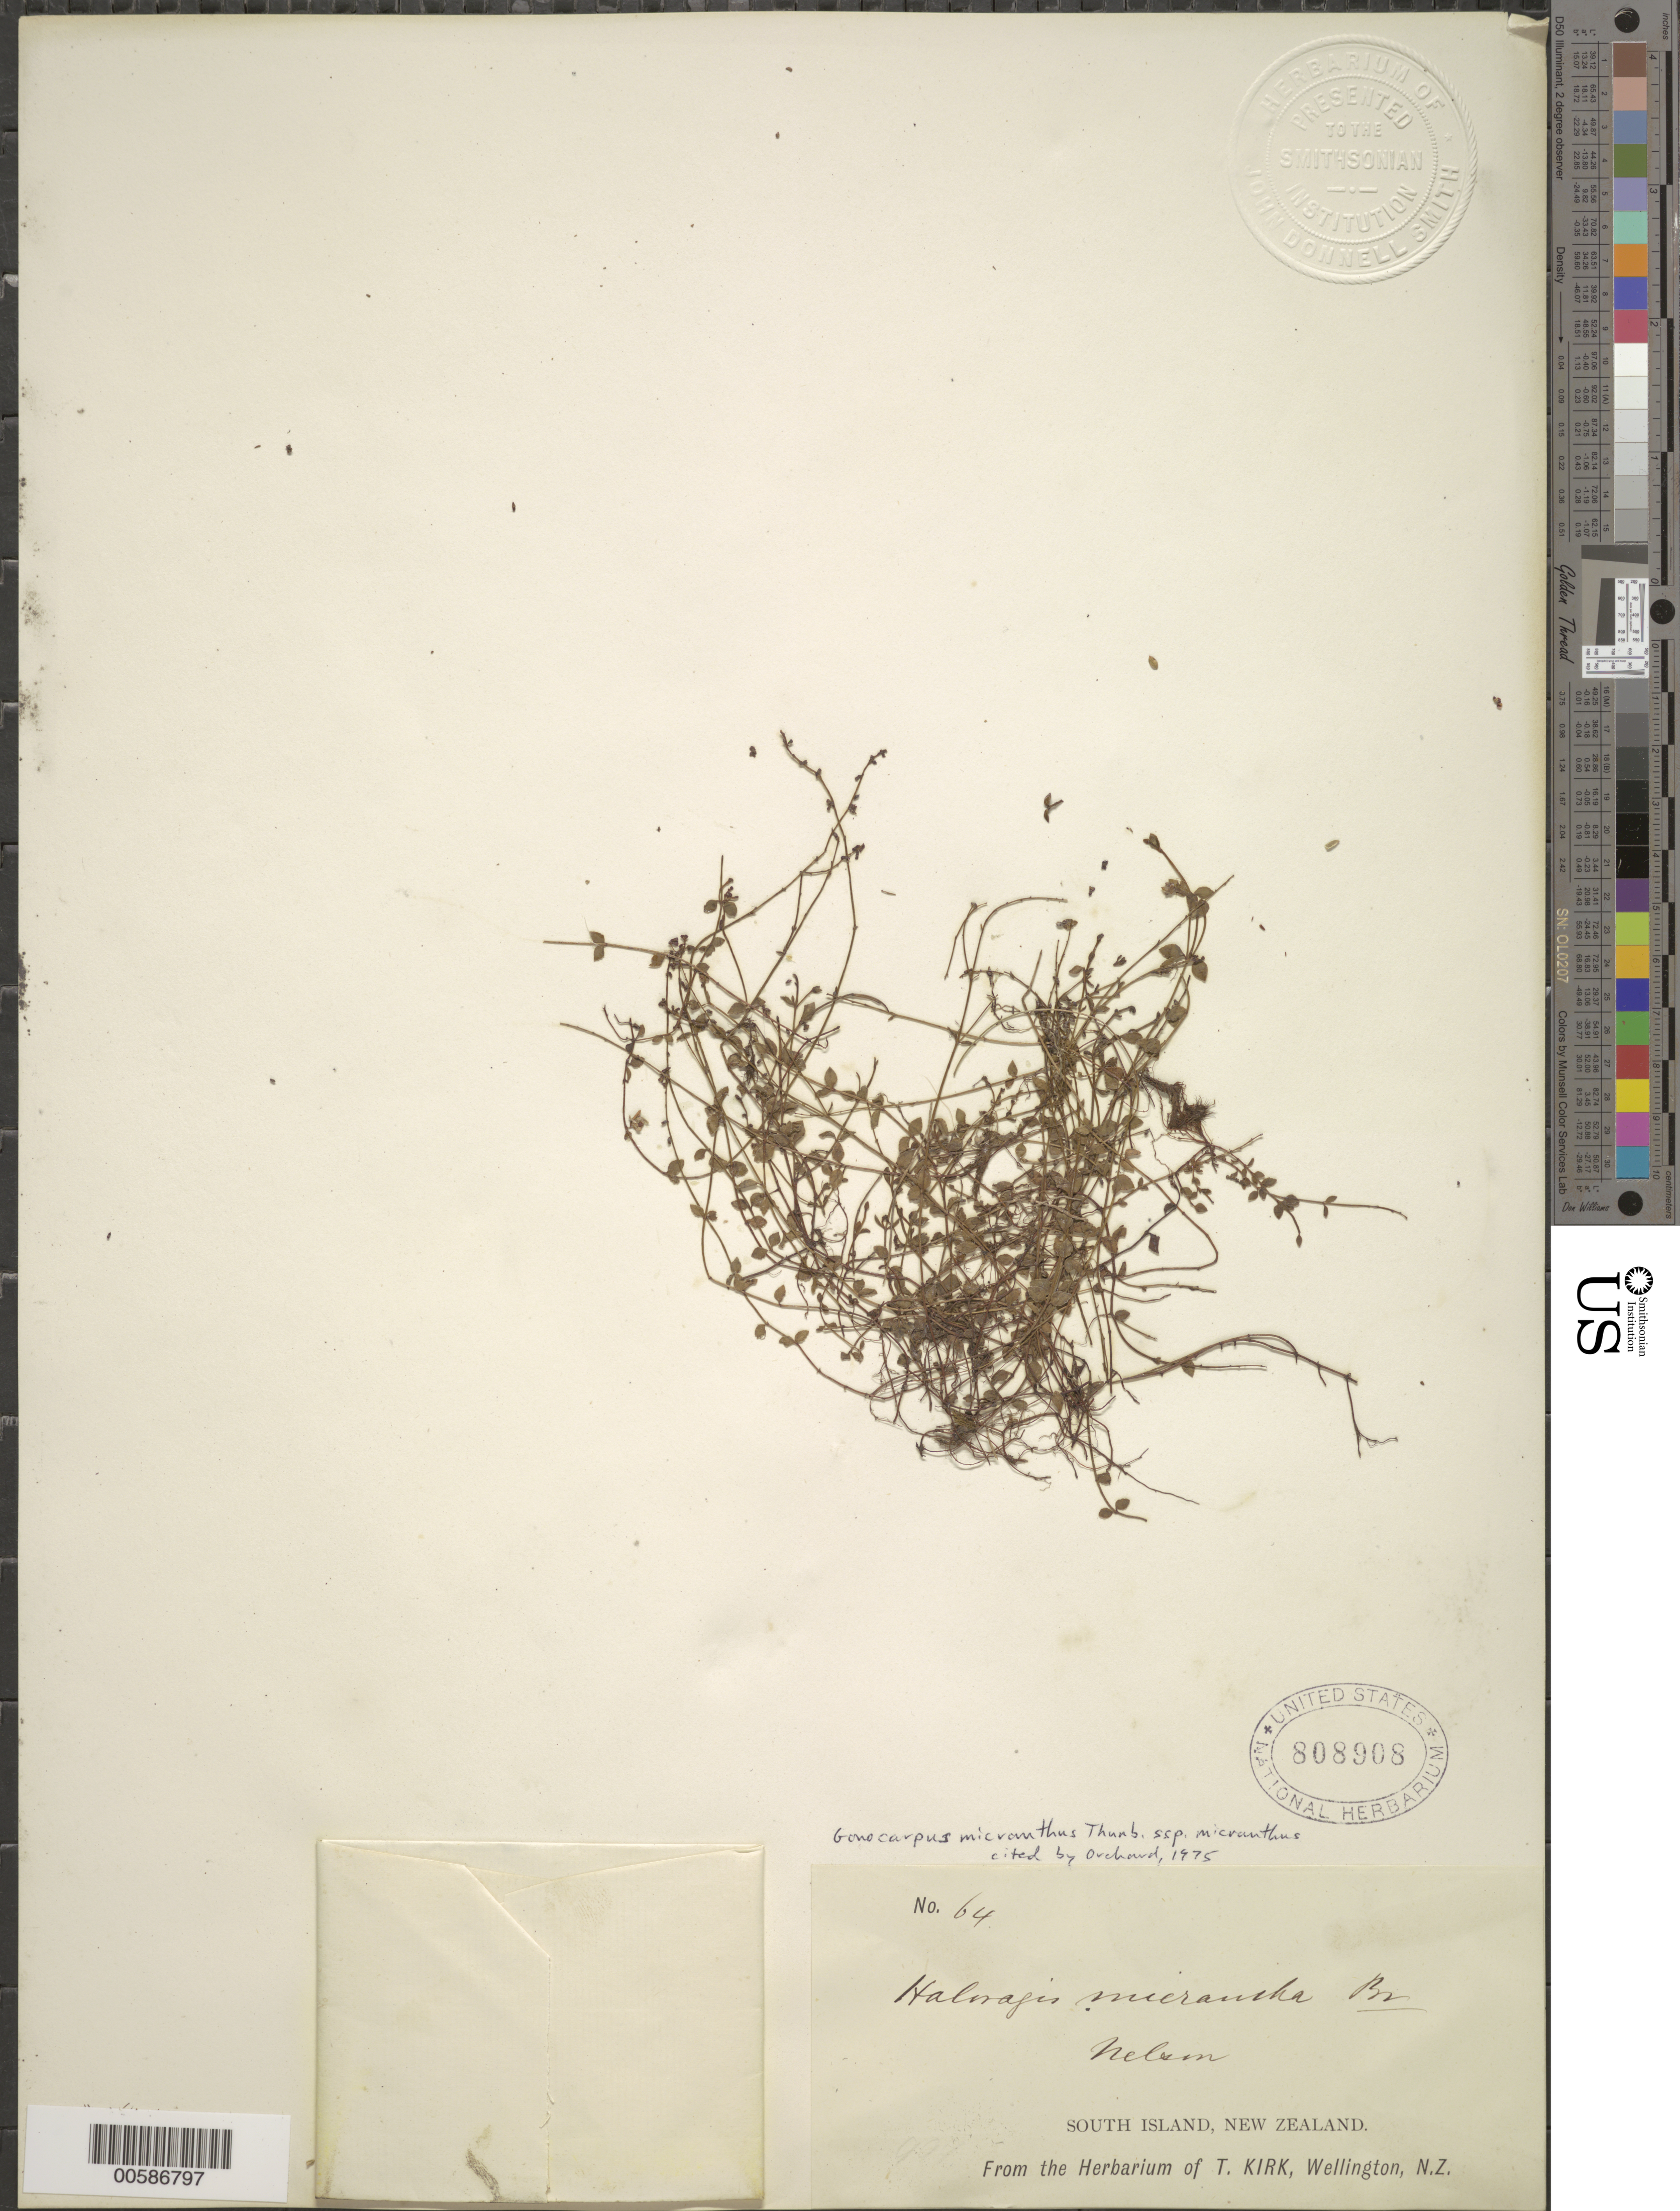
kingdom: Plantae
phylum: Tracheophyta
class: Magnoliopsida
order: Saxifragales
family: Haloragaceae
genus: Gonocarpus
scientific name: Gonocarpus micranthus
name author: Thunb.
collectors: T. Kirk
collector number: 64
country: New Zealand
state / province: Nelson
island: South Island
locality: Nelson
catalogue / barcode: US 808908